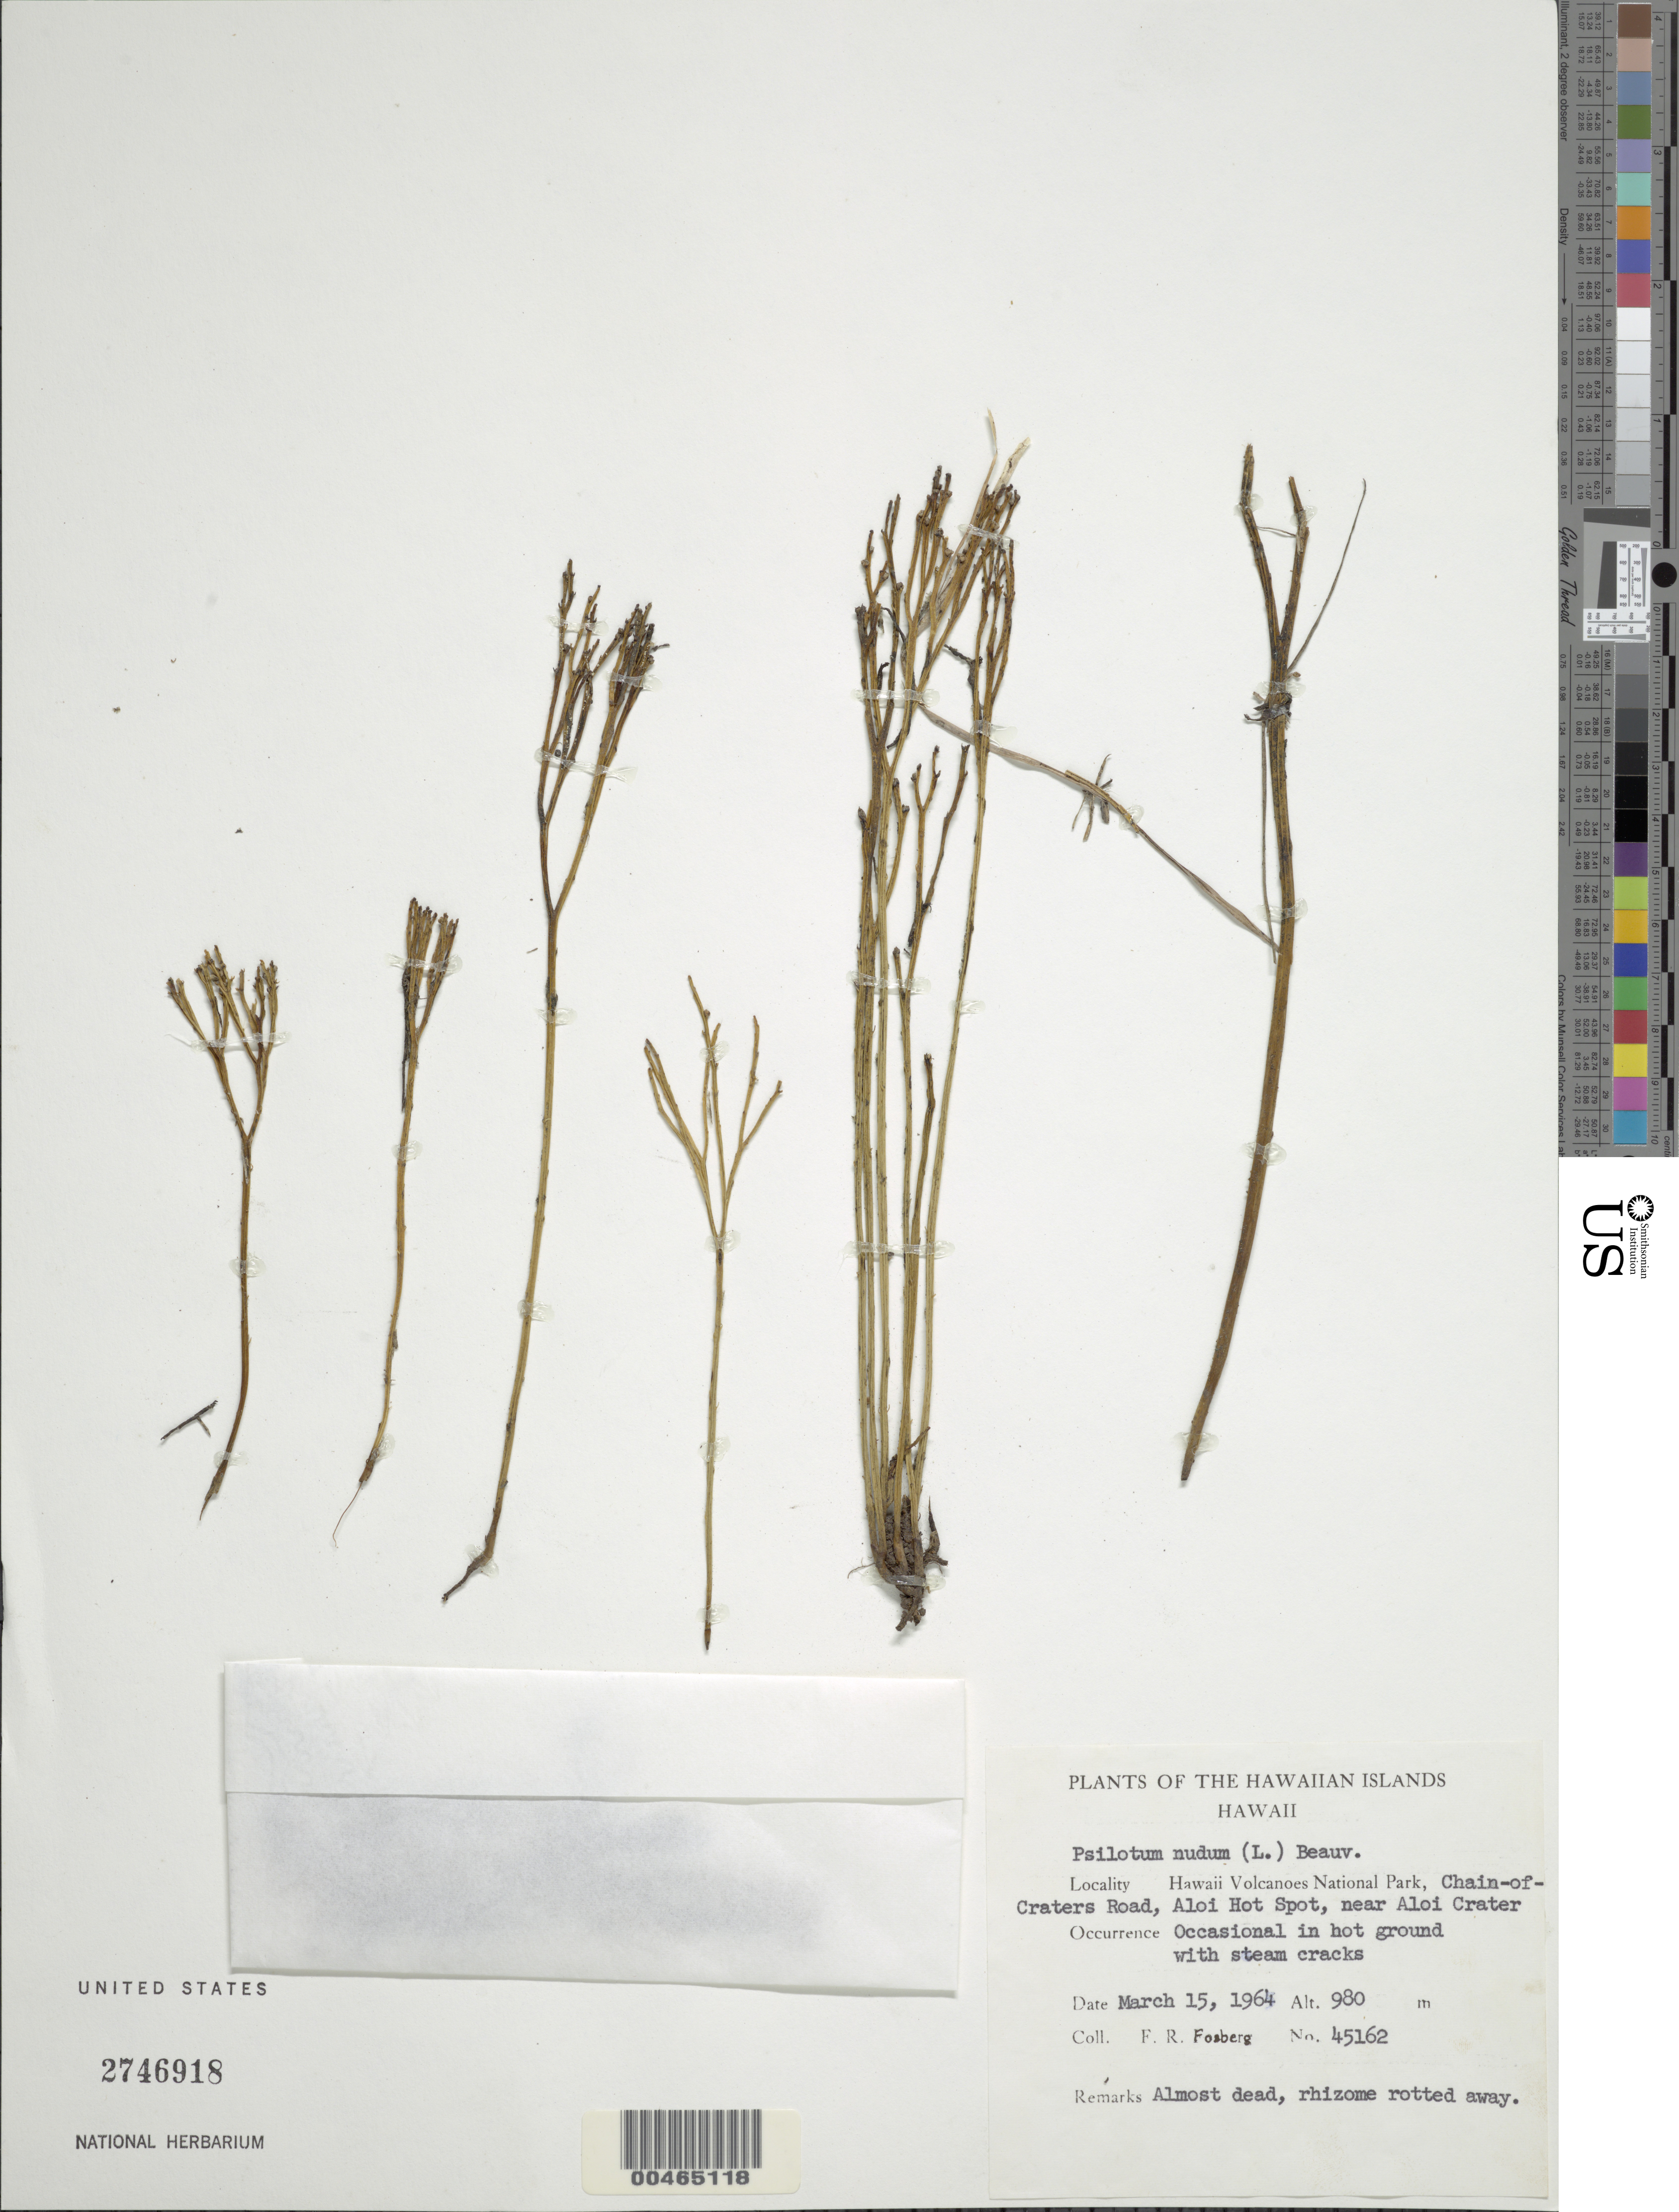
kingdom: Plantae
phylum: Tracheophyta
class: Polypodiopsida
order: Psilotales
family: Psilotaceae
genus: Psilotum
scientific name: Psilotum nudum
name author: (L.) P. Beauv.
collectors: F. R. Fosberg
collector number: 45162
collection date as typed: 15 Mar 1964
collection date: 1964-03-15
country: United States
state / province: Hawaii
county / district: Hawaii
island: Hawaii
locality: Hawaii Volcanoes National Park, Chain-of-Craters Road, Aloi Hot Spot, near Aloi crater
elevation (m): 980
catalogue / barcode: US 2746918